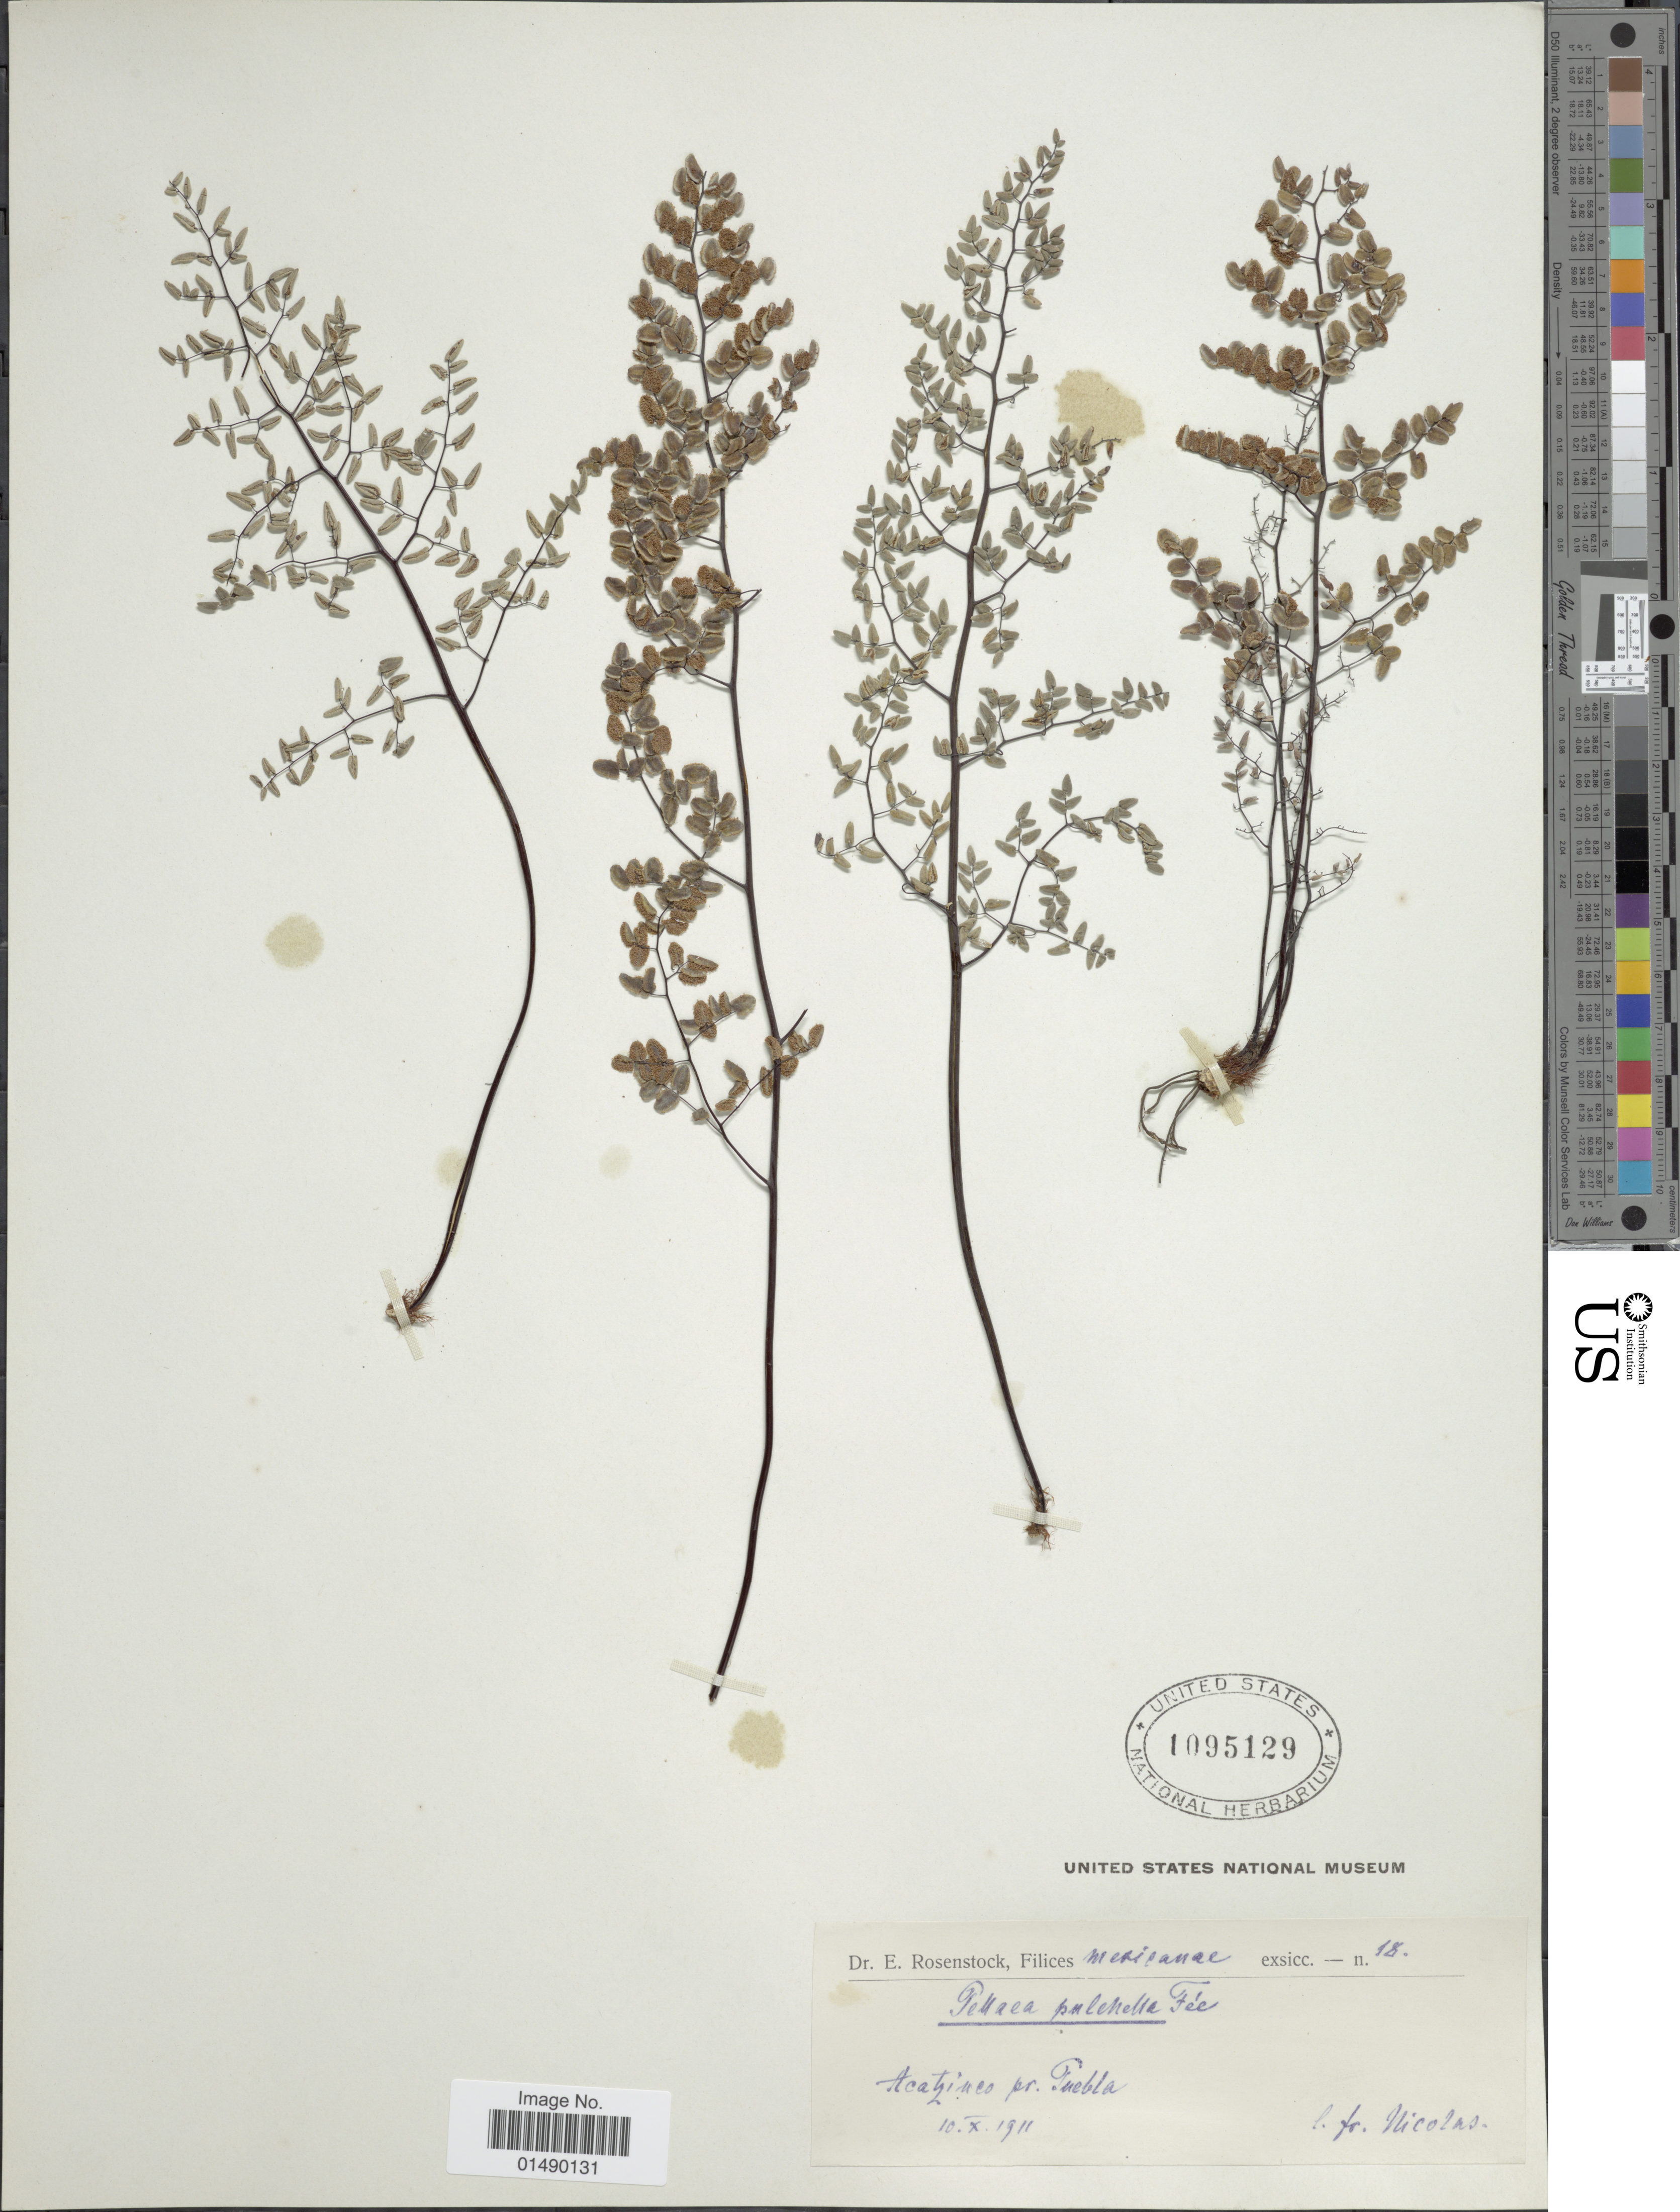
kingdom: Plantae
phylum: Tracheophyta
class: Polypodiopsida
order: Polypodiales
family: Pteridaceae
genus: Argyrochosma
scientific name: Argyrochosma formosa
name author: (Liebm.) Windham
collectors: -. Nicolas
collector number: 18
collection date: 1911-10-10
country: Mexico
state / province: Puebla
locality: Mexicanae, Acatcinco.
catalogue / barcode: US 1095129